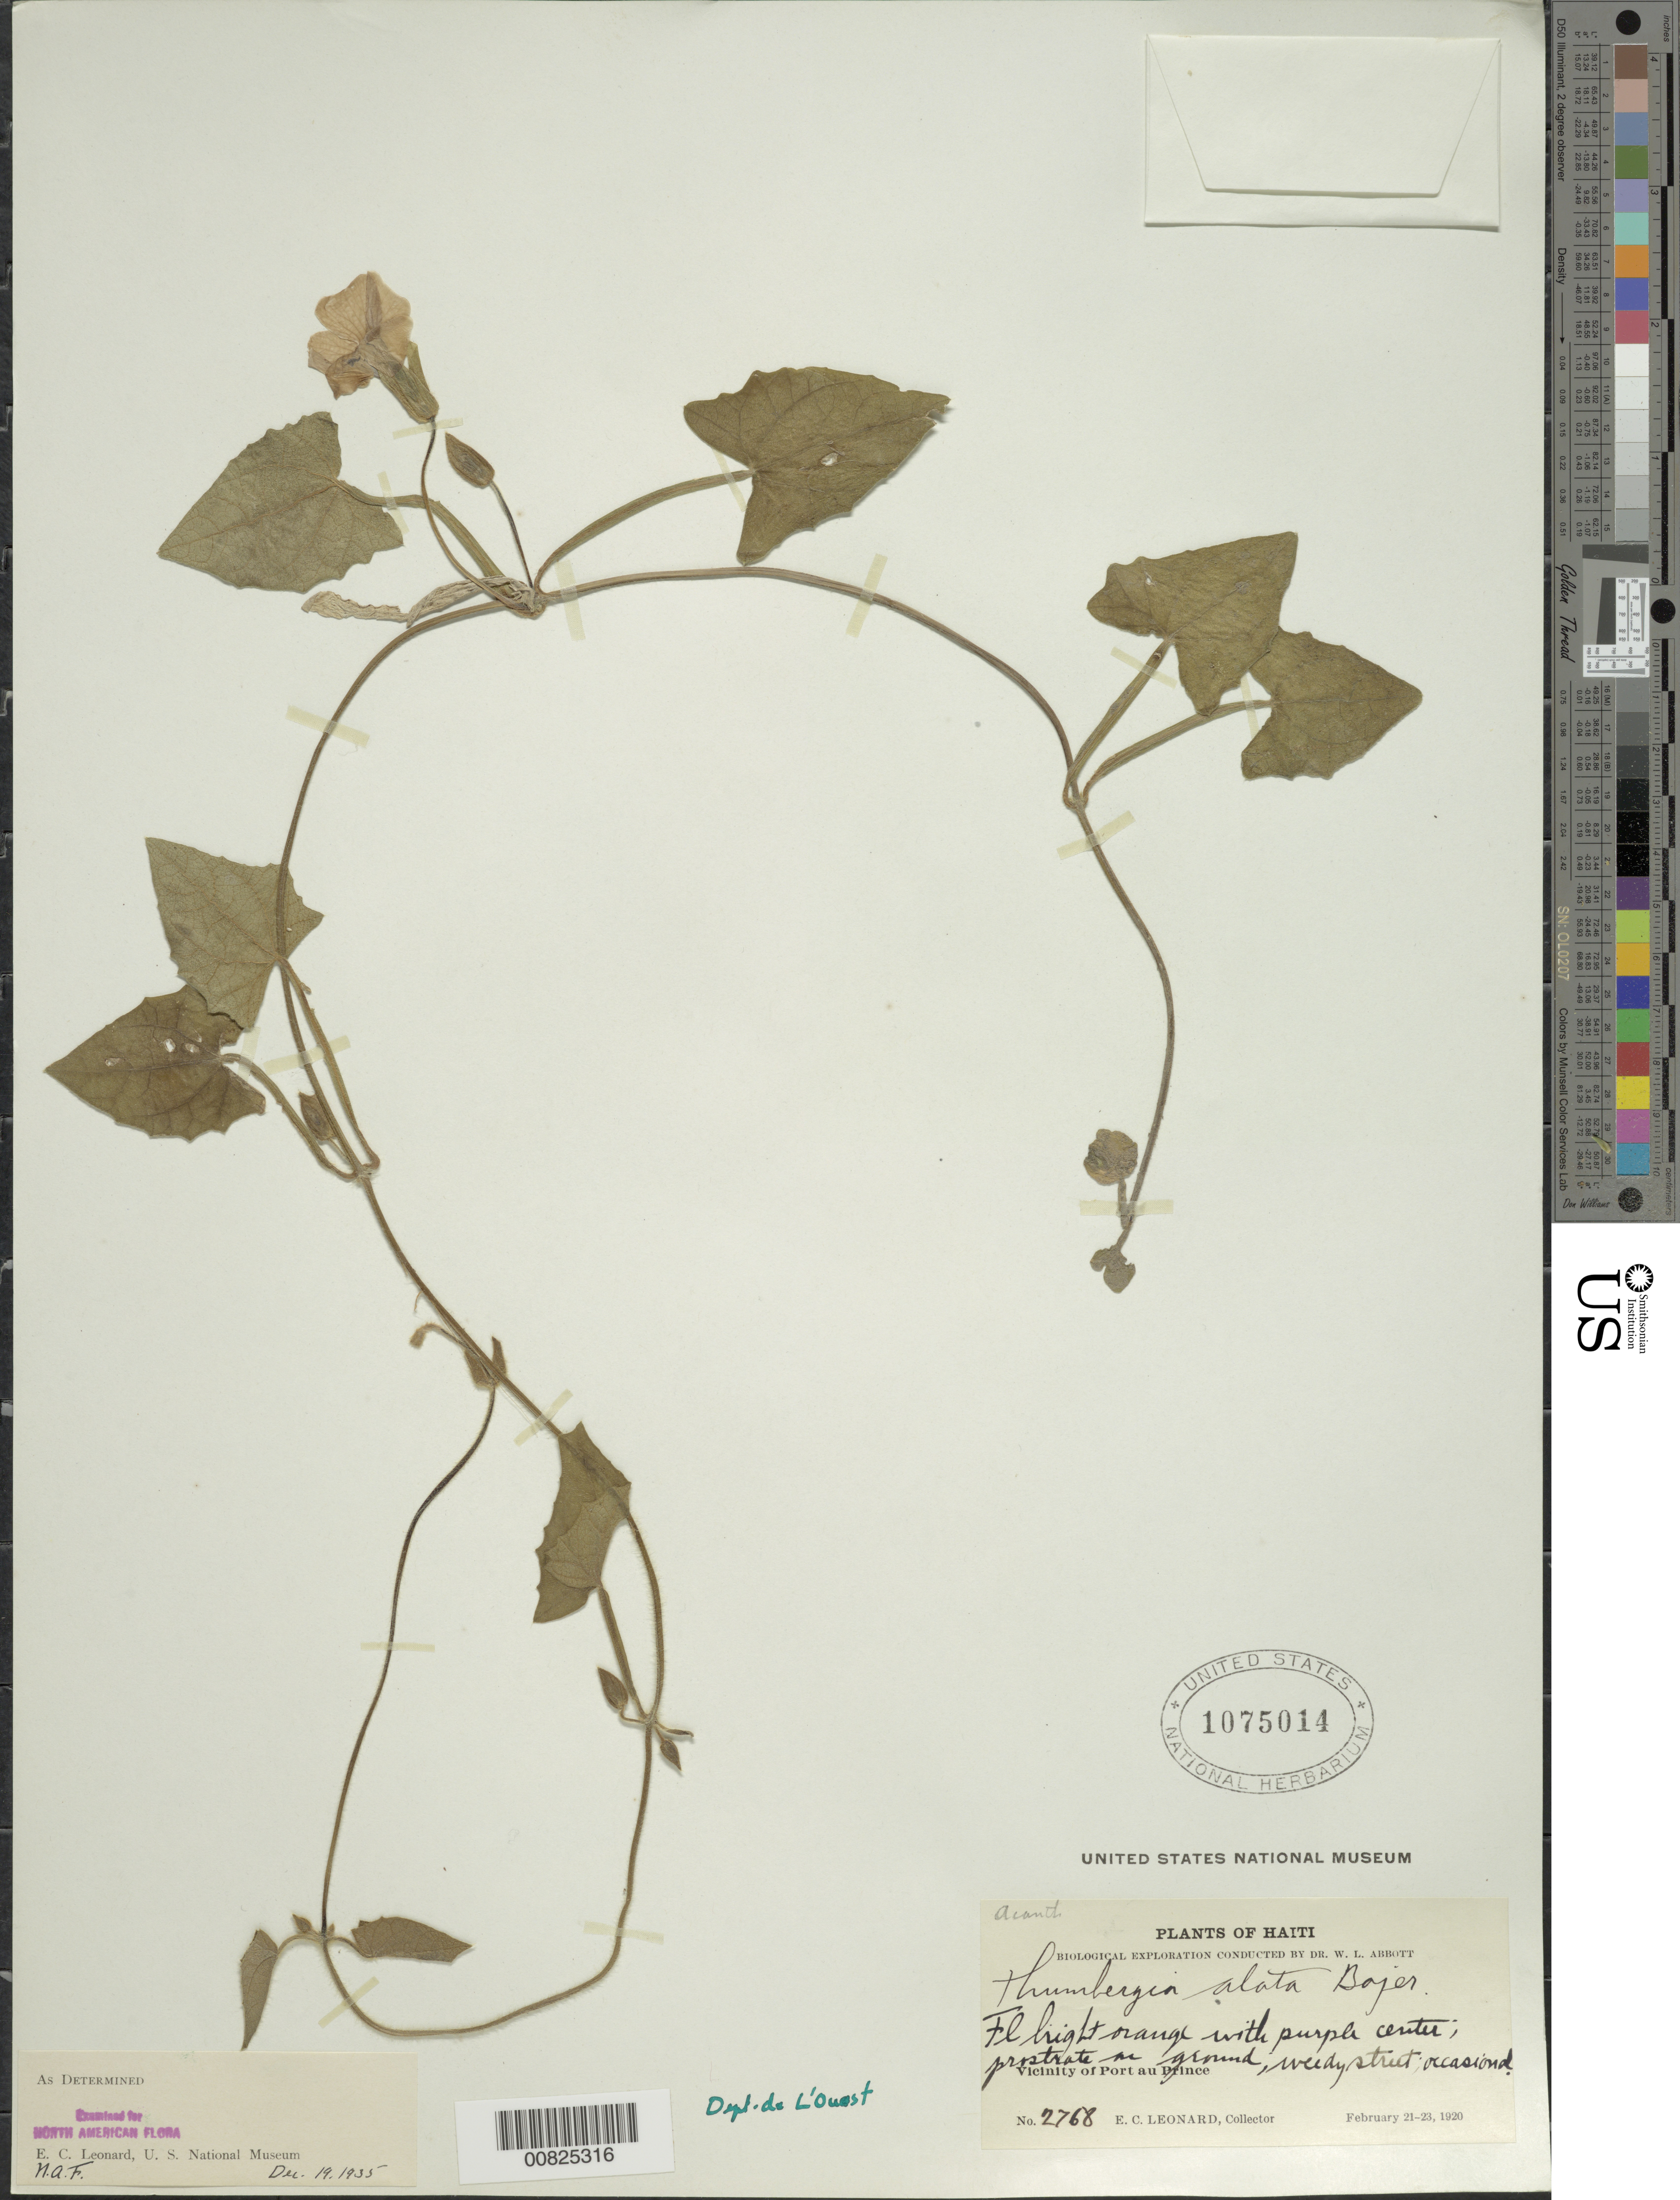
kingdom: Plantae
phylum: Tracheophyta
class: Magnoliopsida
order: Lamiales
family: Acanthaceae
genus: Thunbergia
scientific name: Thunbergia alata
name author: Bojer ex Sims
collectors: E. C. Leonard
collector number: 2768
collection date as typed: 21 Feb 1920 to 23 Feb 1920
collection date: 1920-02-21/1920-02-23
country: Haiti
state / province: Ouest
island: Hispaniola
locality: Vicinity of Port au Prince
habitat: On ground of weedy street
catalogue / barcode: US 1075014